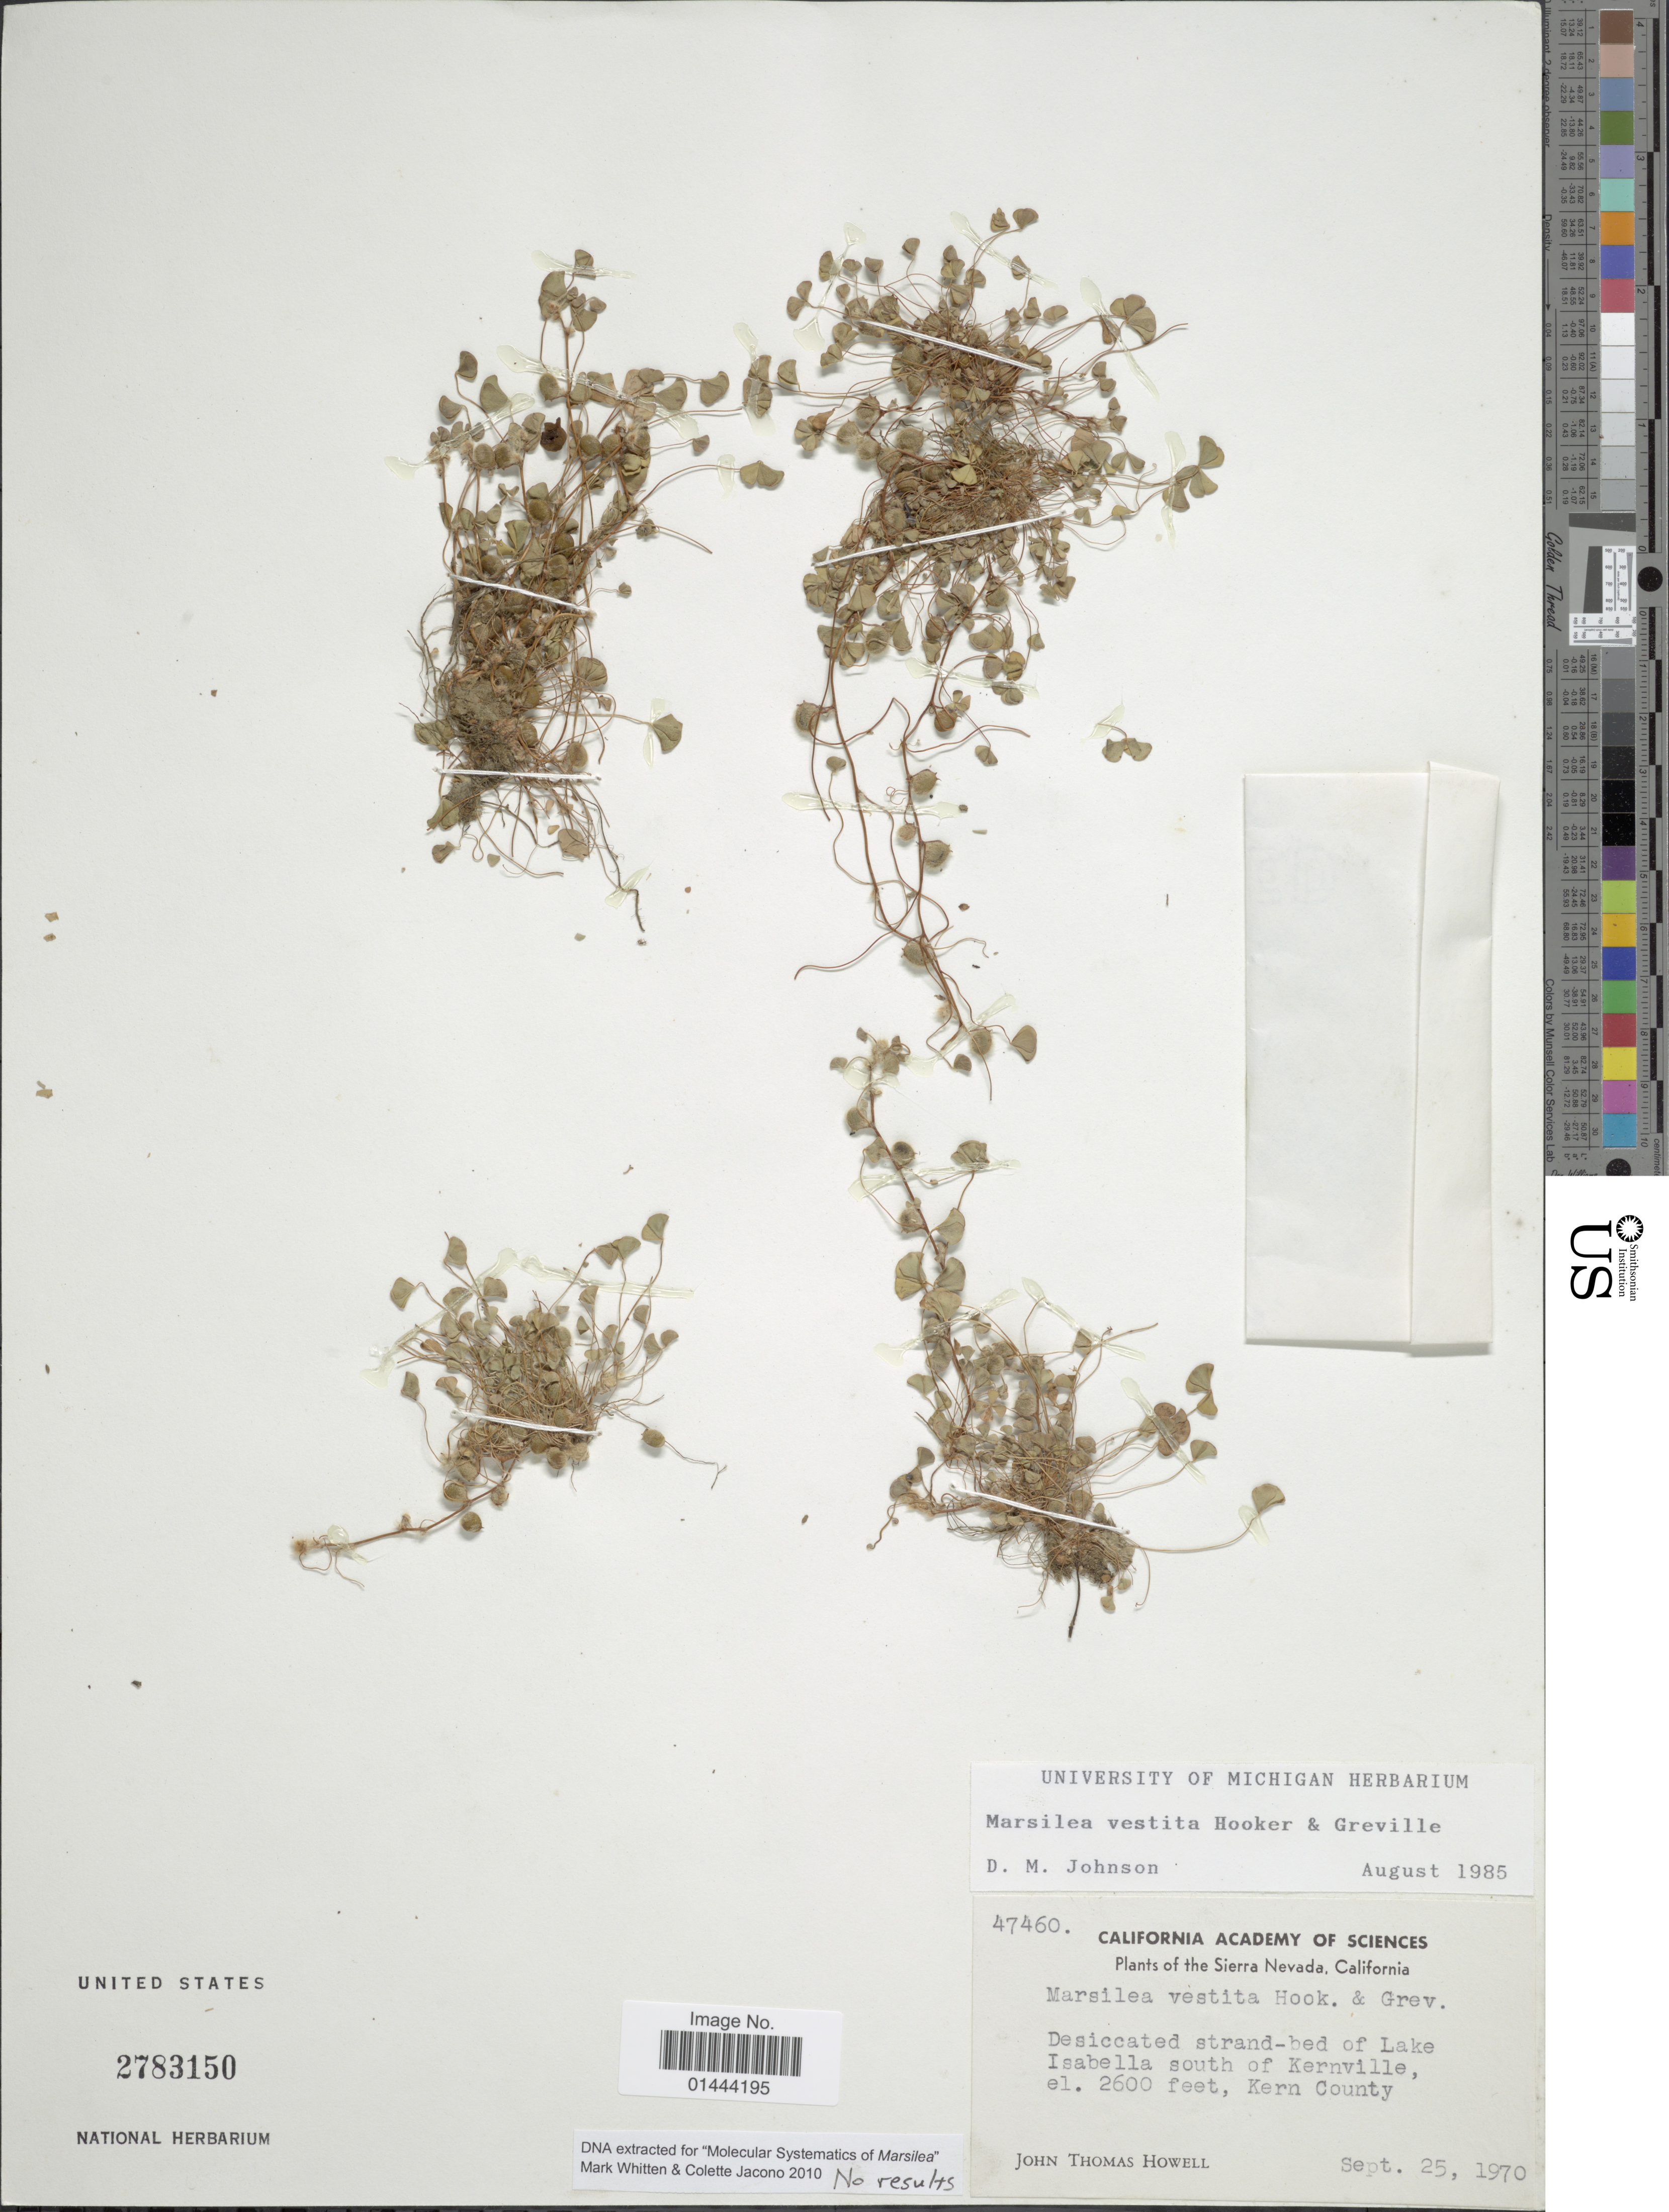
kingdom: Plantae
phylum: Tracheophyta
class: Polypodiopsida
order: Salviniales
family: Marsileaceae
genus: Marsilea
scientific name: Marsilea vestita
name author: Hook. & Grev.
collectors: J. T. Howell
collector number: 47460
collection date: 1970-09-25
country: United States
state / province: California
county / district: Kern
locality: Desiccated strand-bed of Lake Isabella south of Kernville, Kern County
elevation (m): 792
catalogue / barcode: US 2783150